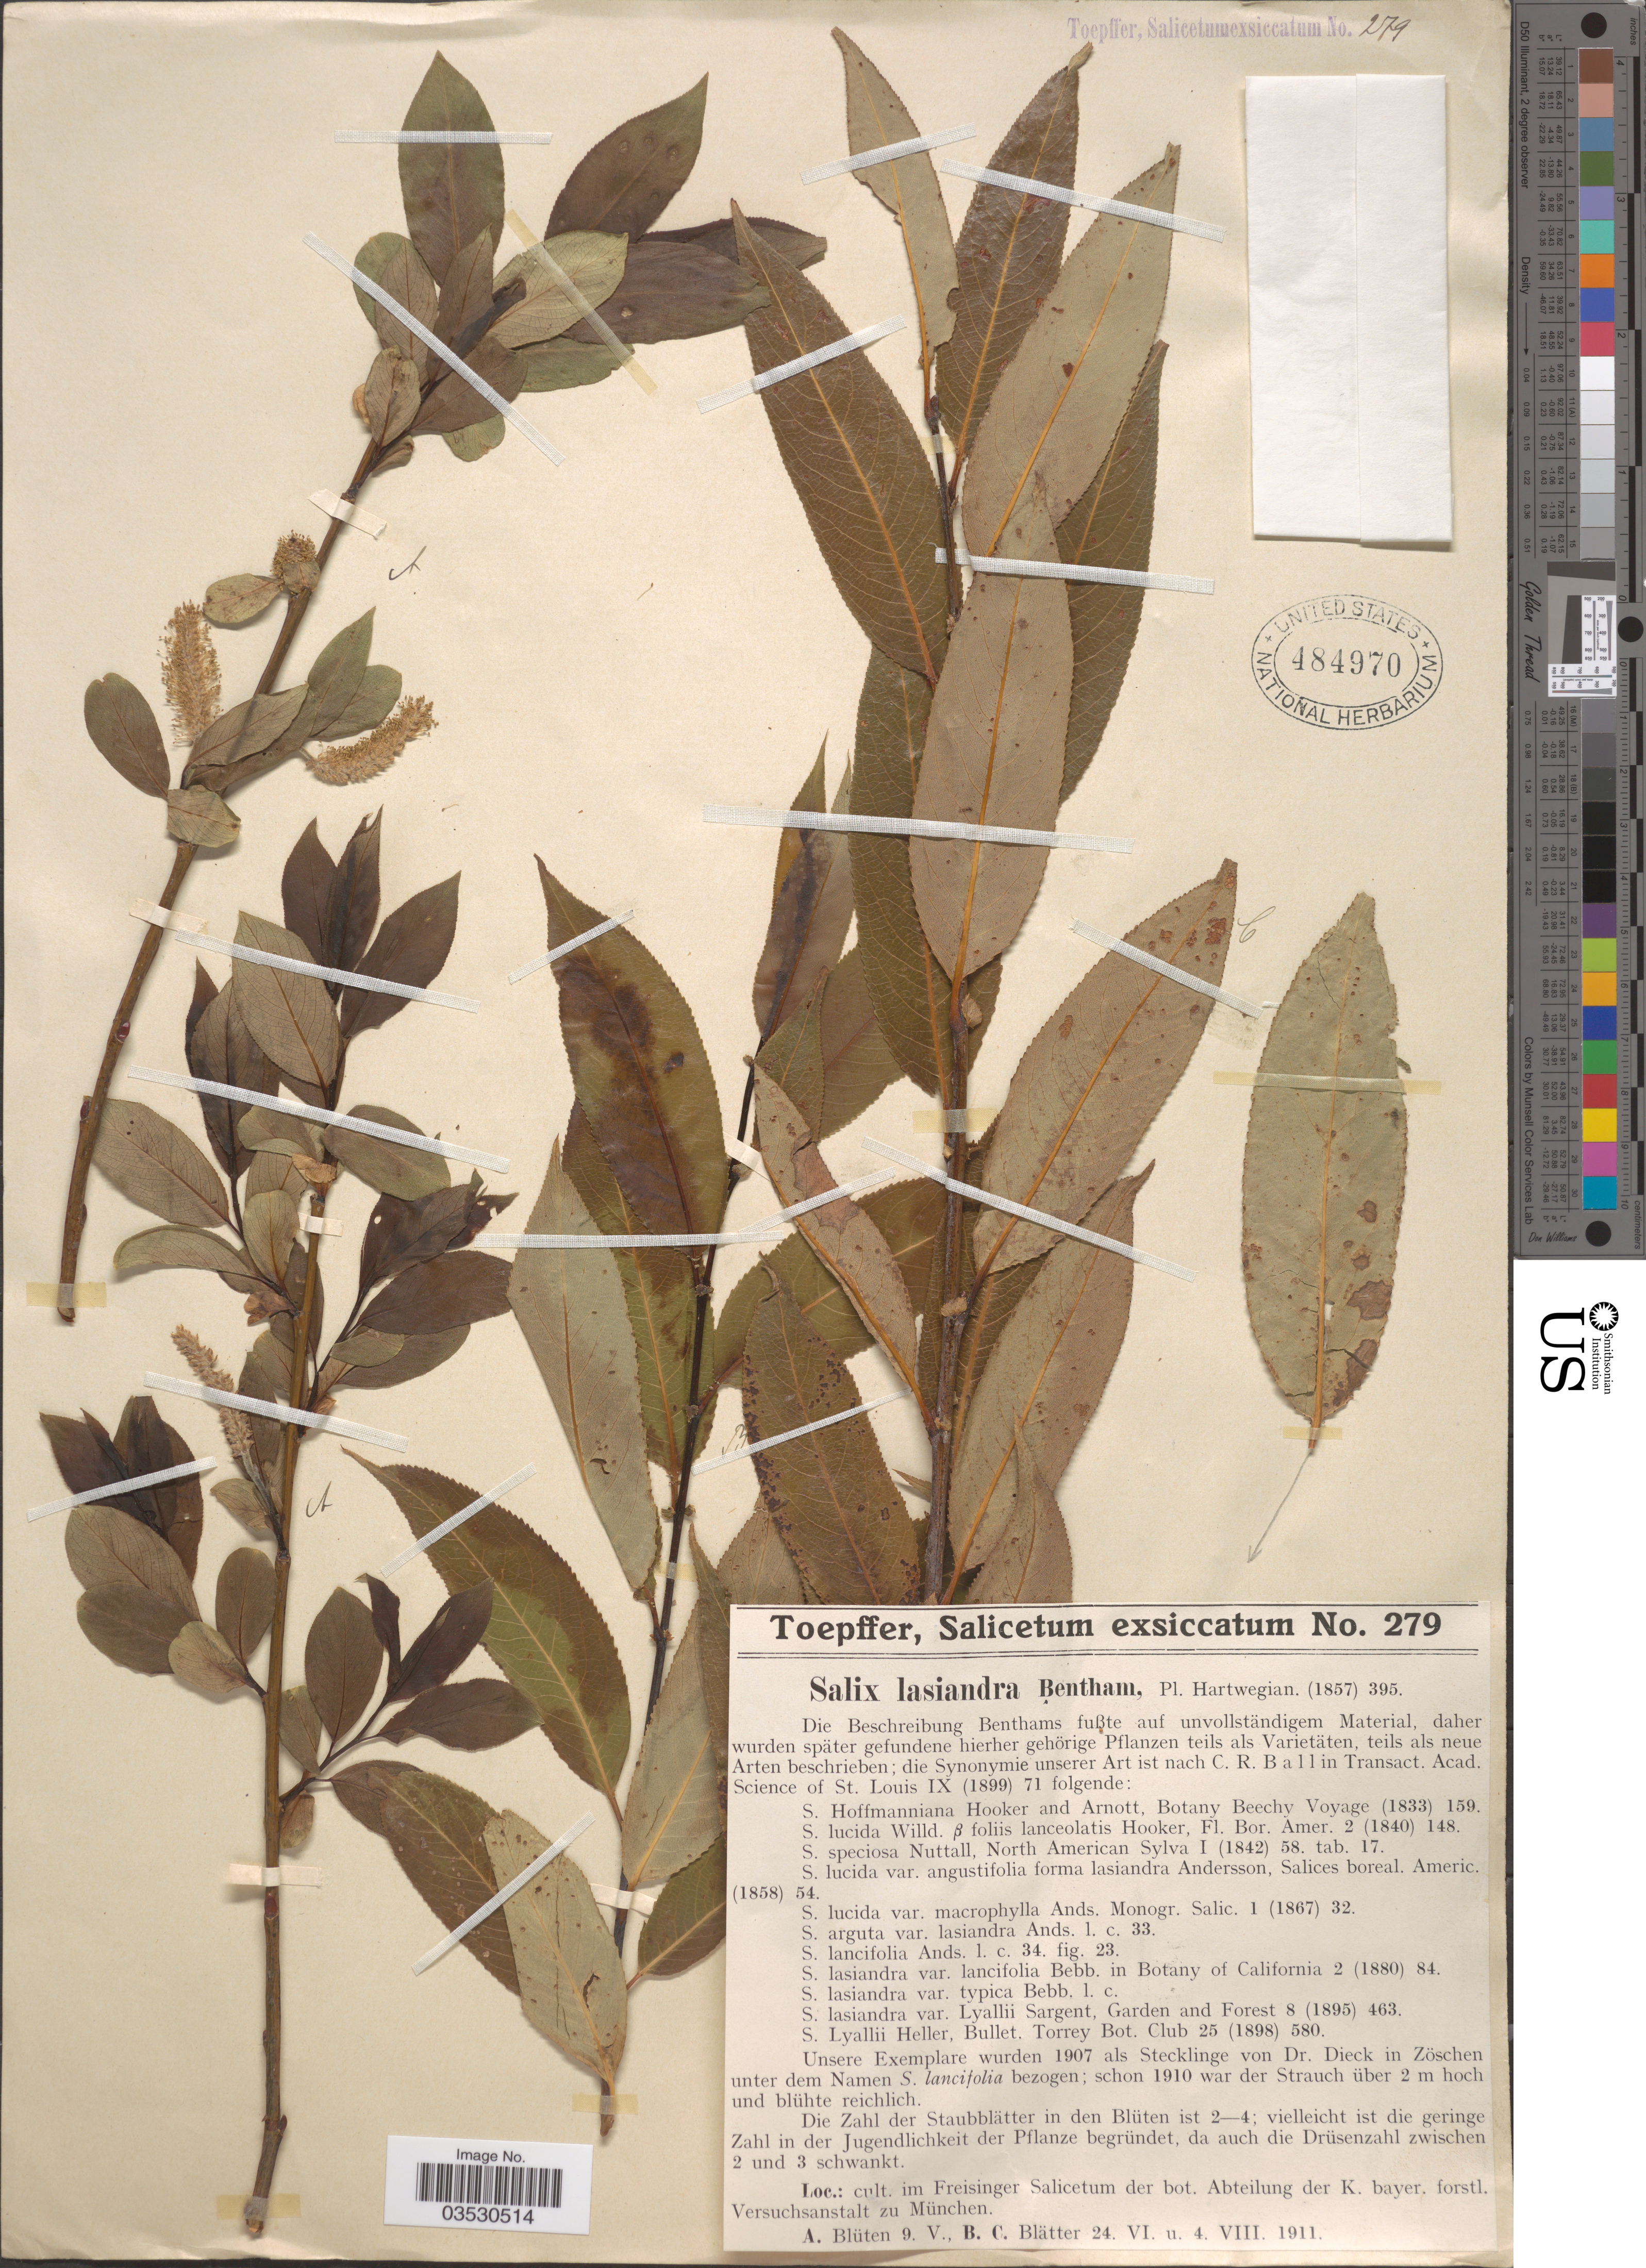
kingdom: Plantae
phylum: Tracheophyta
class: Magnoliopsida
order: Malpighiales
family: Salicaceae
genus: Salix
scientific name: Salix lasiandra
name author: Benth.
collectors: A. Toepffer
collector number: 279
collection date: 1911-05-09/1911-08-04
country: Germany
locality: Cult. im Freisinger Salicetum der bot. Abteilung der K. bayer. forstl. Versuchsanstalt zu München.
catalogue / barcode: US 484970